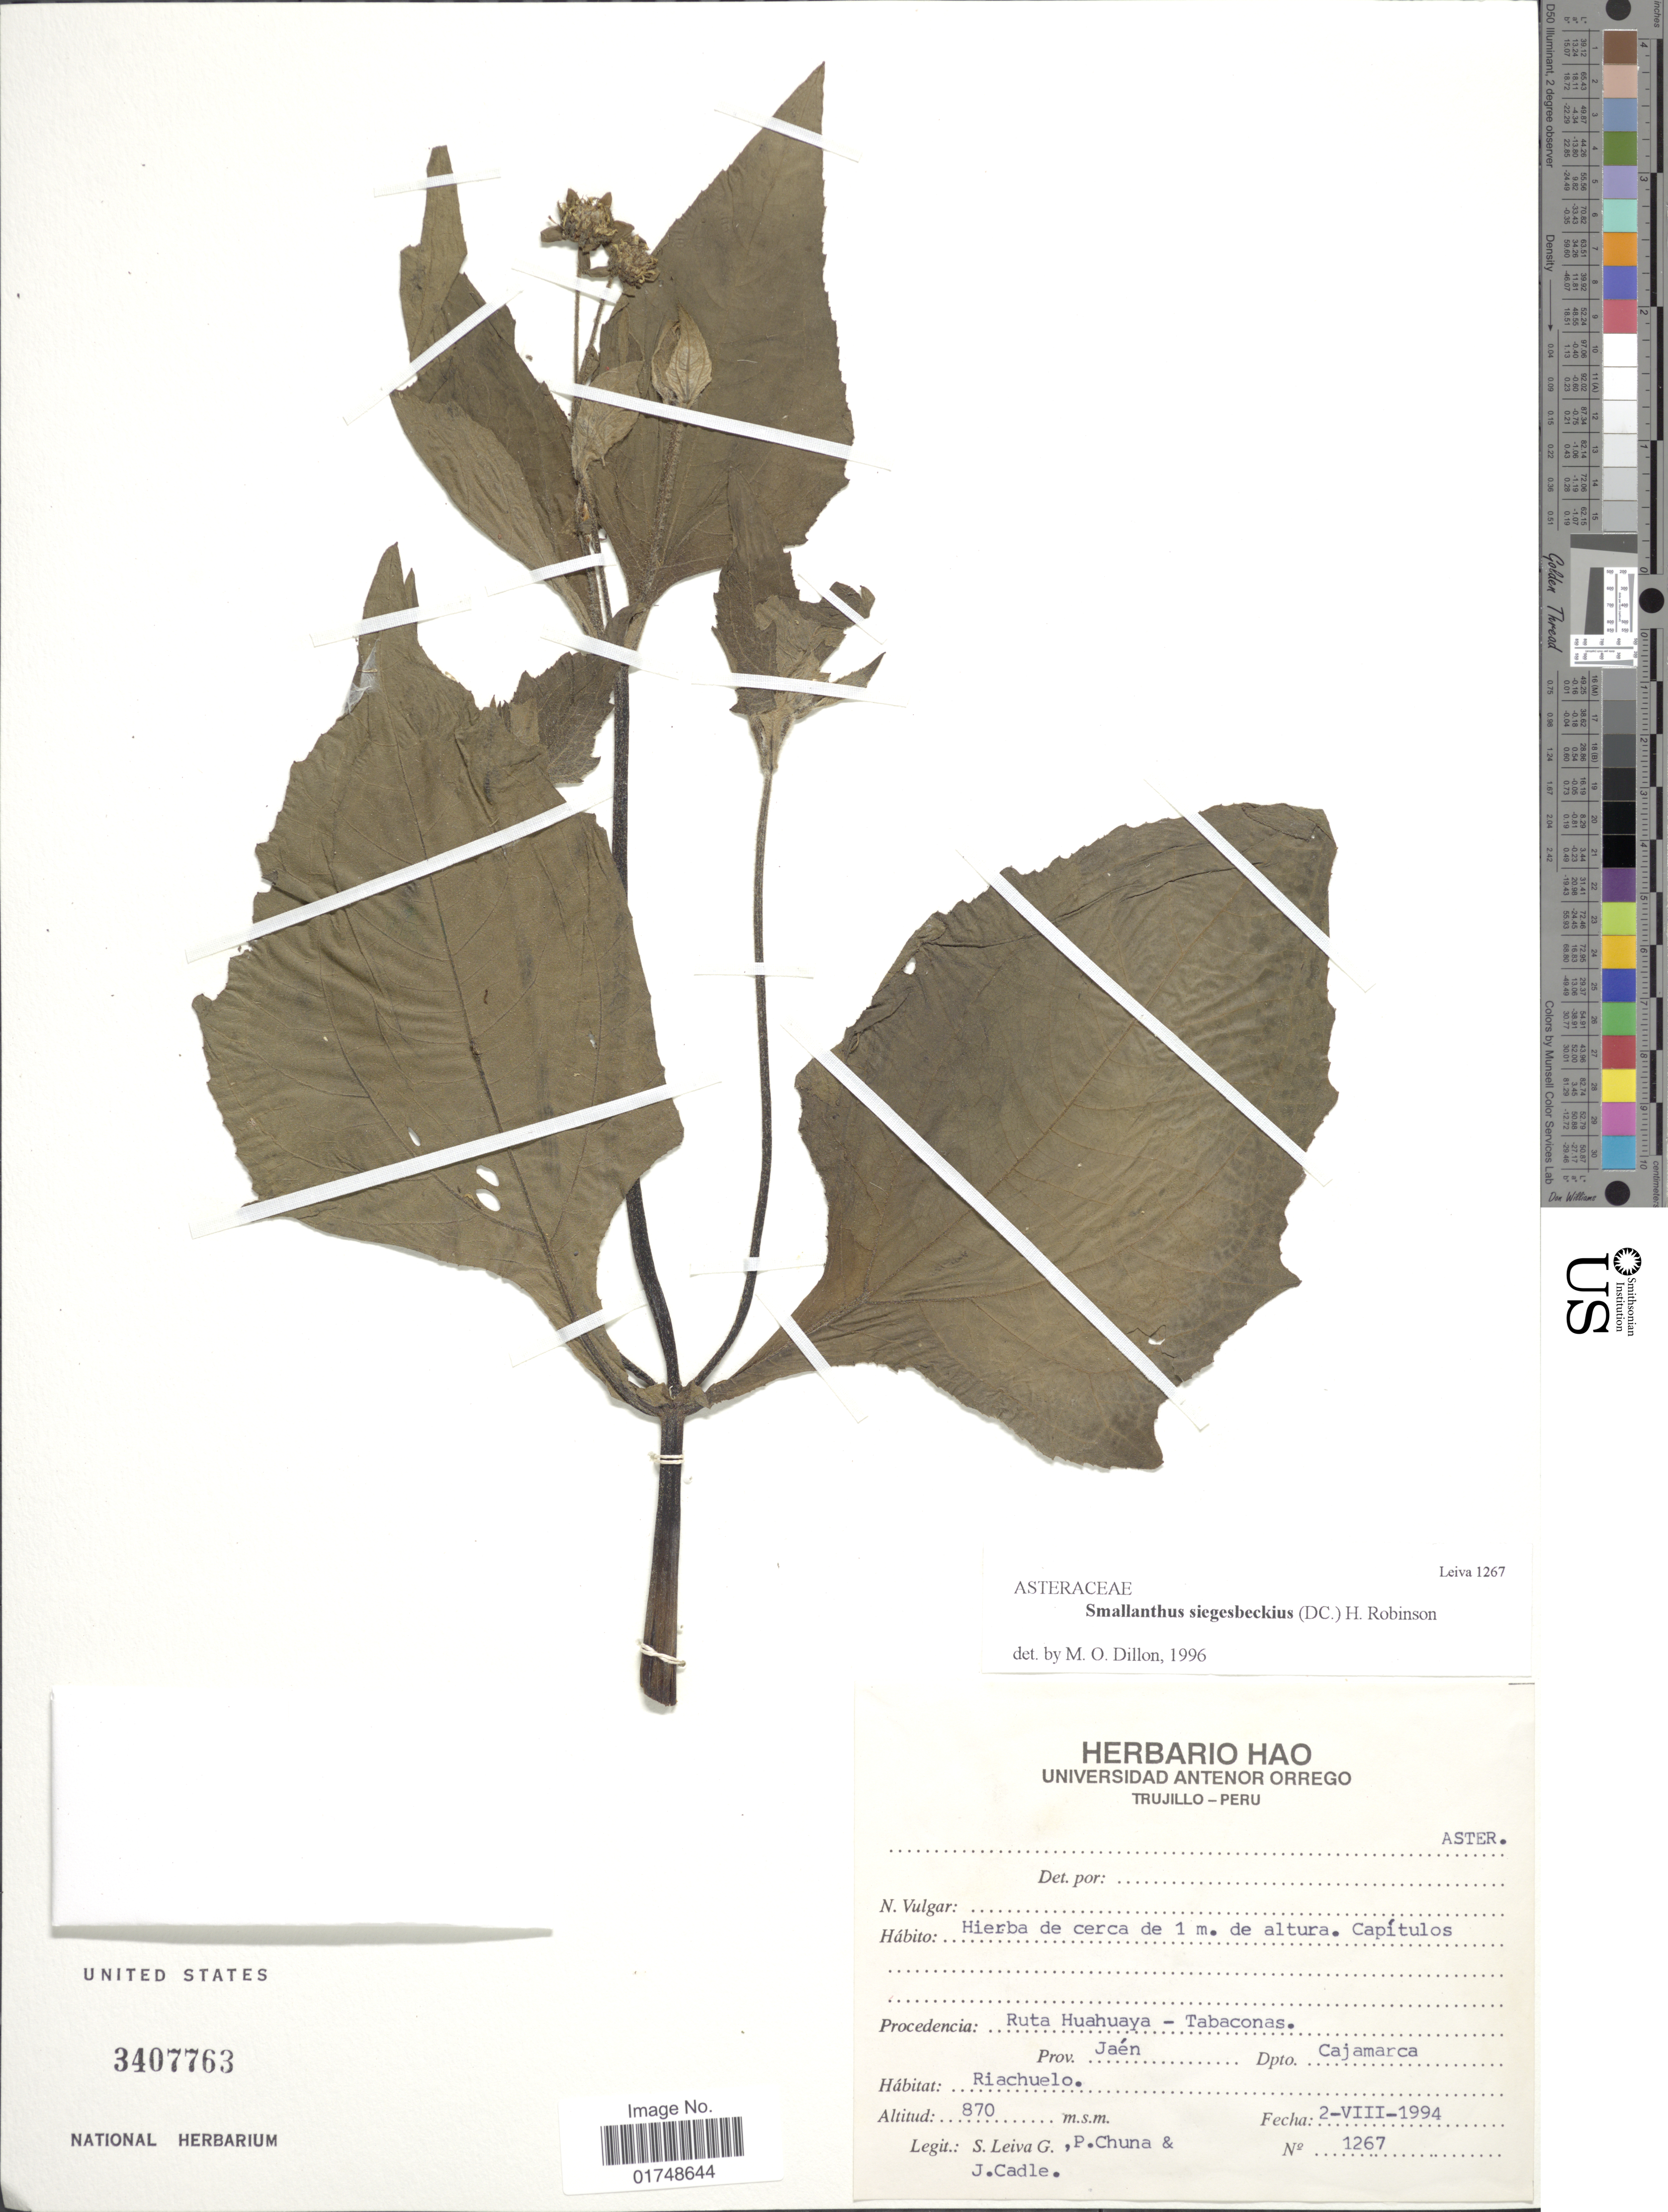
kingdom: Plantae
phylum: Tracheophyta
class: Magnoliopsida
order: Asterales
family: Asteraceae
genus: Smallanthus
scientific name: Smallanthus siegesbeckia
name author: (DC.) H. Rob.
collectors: S. Leiva G., P. Chuna & J. Cadle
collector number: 1267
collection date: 1994-08-02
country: Peru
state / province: Cajamarca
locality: Ruta Huahuaya-Tabacinas, Prov. Jaen. Dpto. Cajamarca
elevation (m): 870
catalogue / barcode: US 3407763